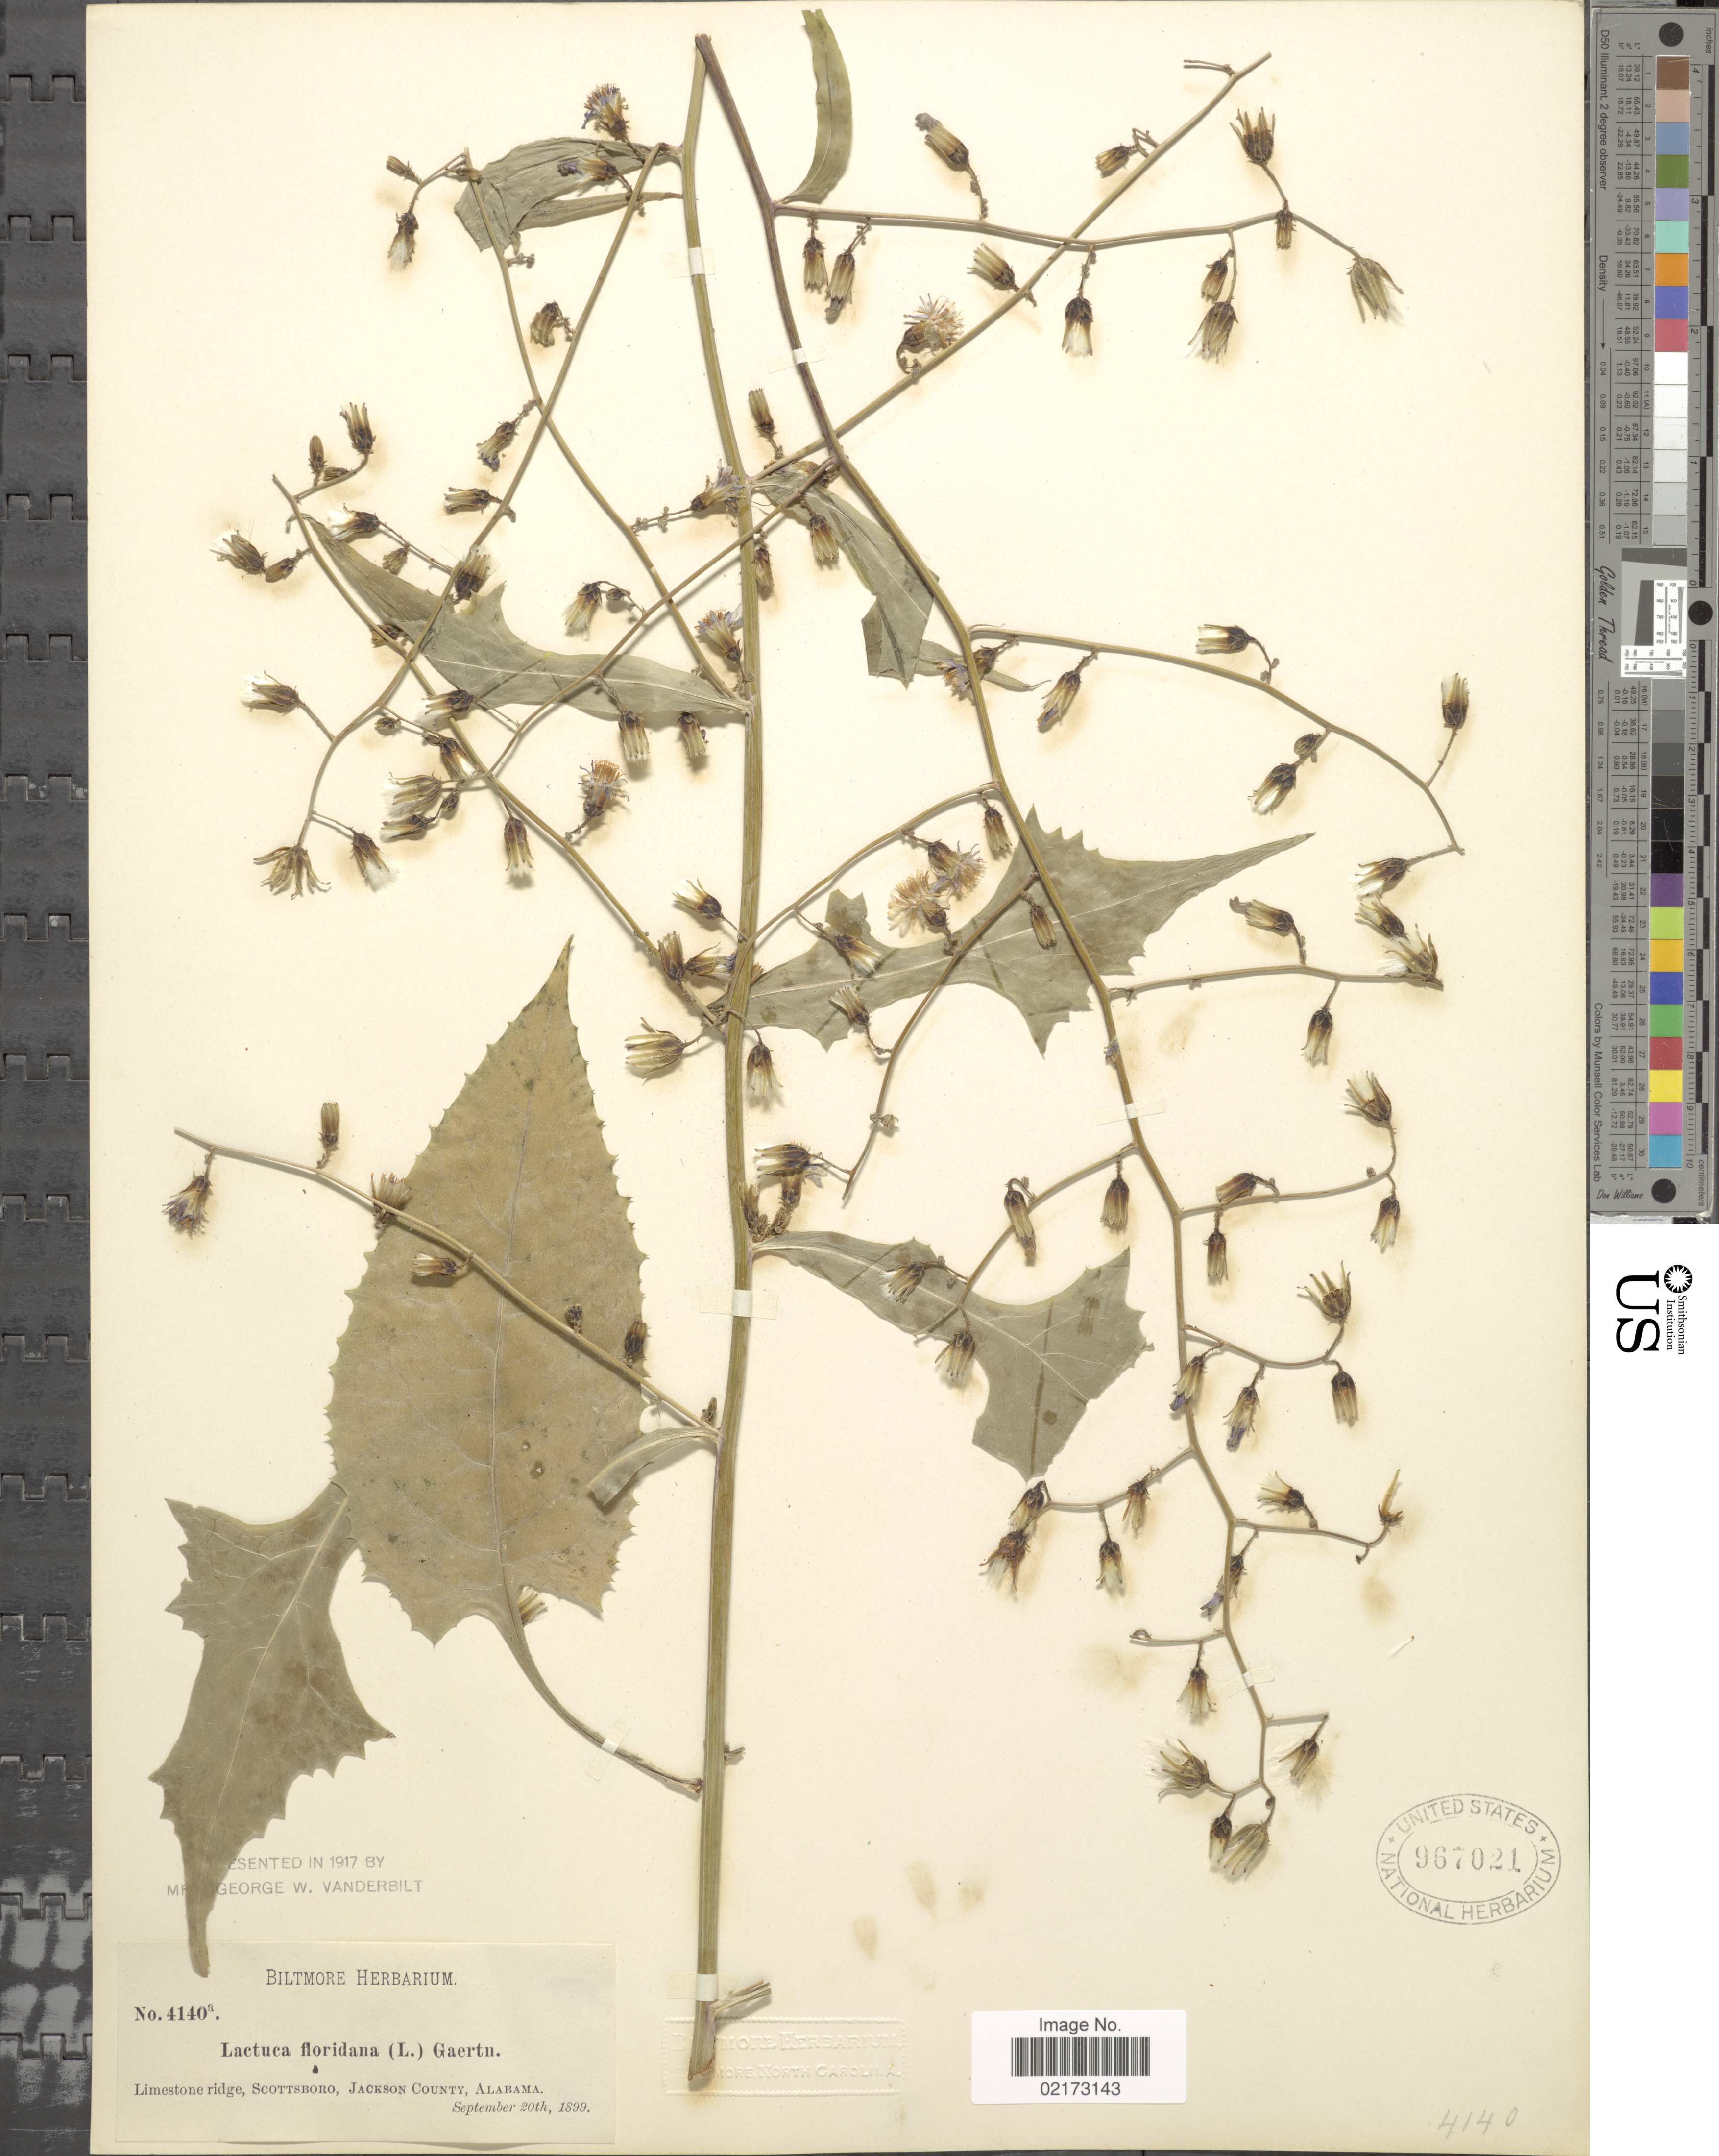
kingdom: Plantae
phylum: Tracheophyta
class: Magnoliopsida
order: Asterales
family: Asteraceae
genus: Lactuca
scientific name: Lactuca floridana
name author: (L.) Gaertn.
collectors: ex herb. Biltmore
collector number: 4140a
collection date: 1899-09-20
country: United States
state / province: Alabama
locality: Scottsboro, Jackson County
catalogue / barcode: US 967021